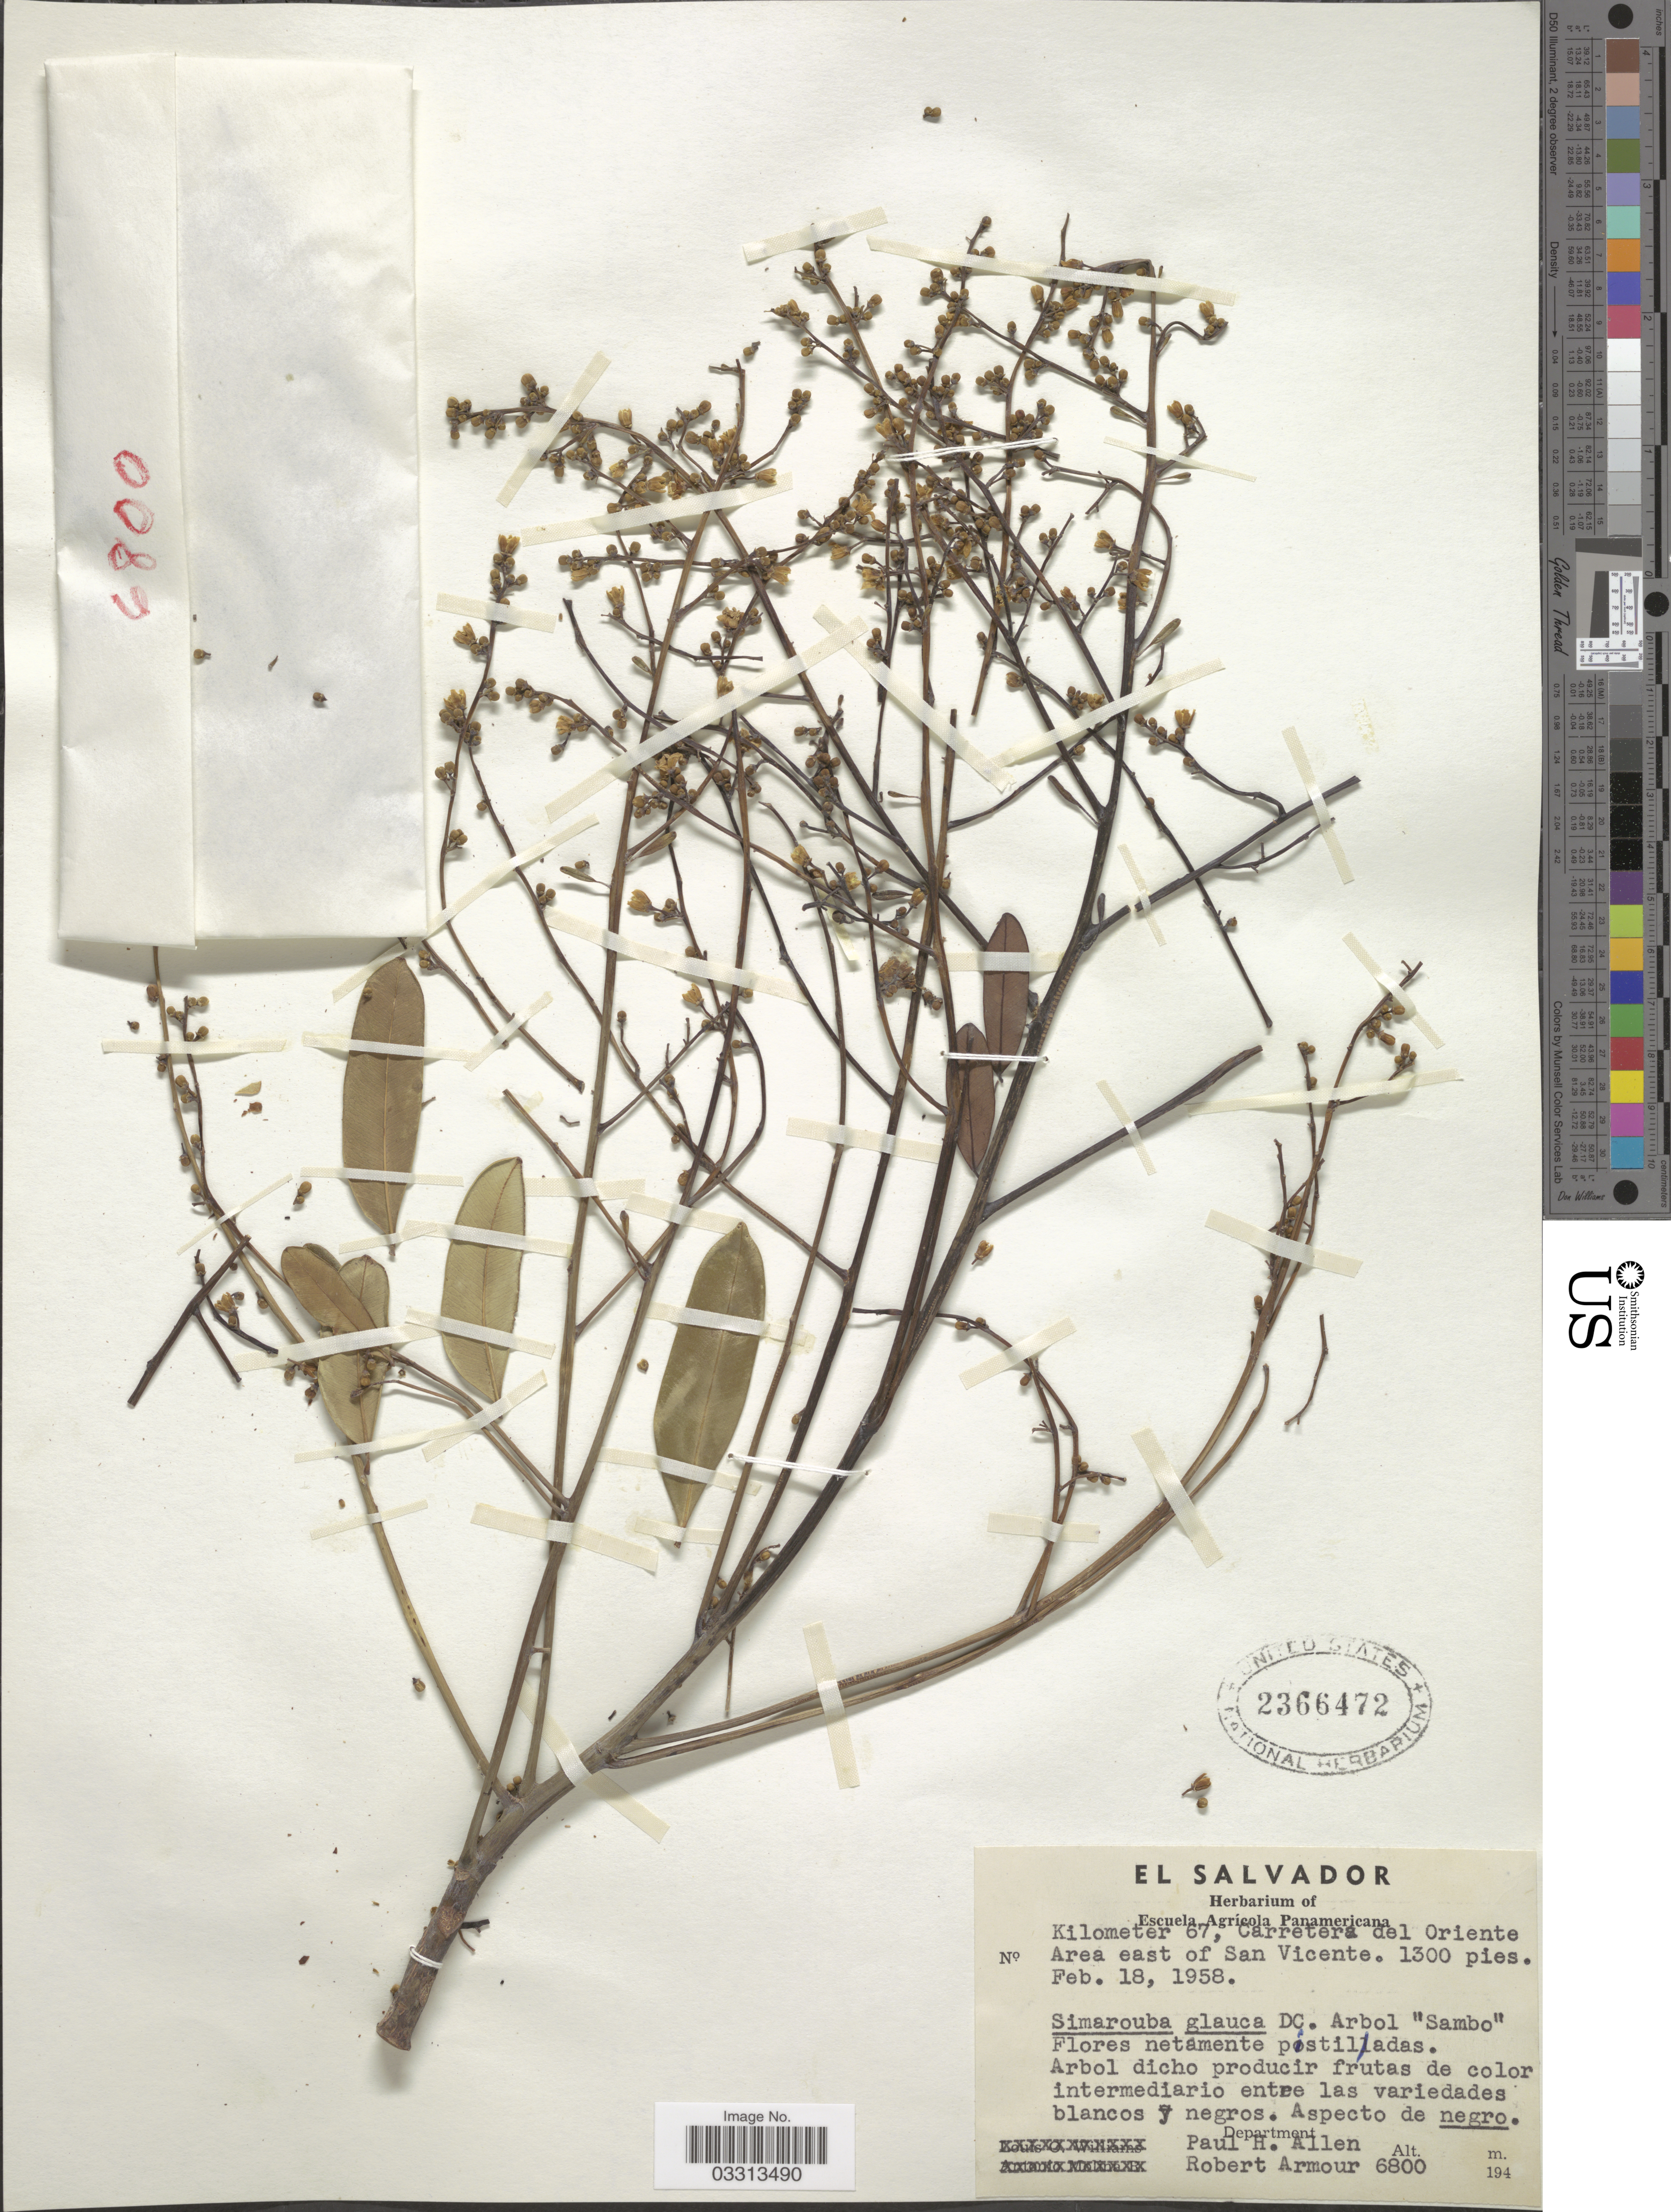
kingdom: Plantae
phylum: Tracheophyta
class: Magnoliopsida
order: Sapindales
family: Simaroubaceae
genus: Simarouba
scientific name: Simarouba glauca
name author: DC.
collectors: P. H. Allen & R. Armour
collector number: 6800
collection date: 1958-02-18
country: El Salvador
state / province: San Vincente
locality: Kilometer 67, Carretera del Oriente Area east of San Vicente.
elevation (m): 396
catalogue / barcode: US 2366472